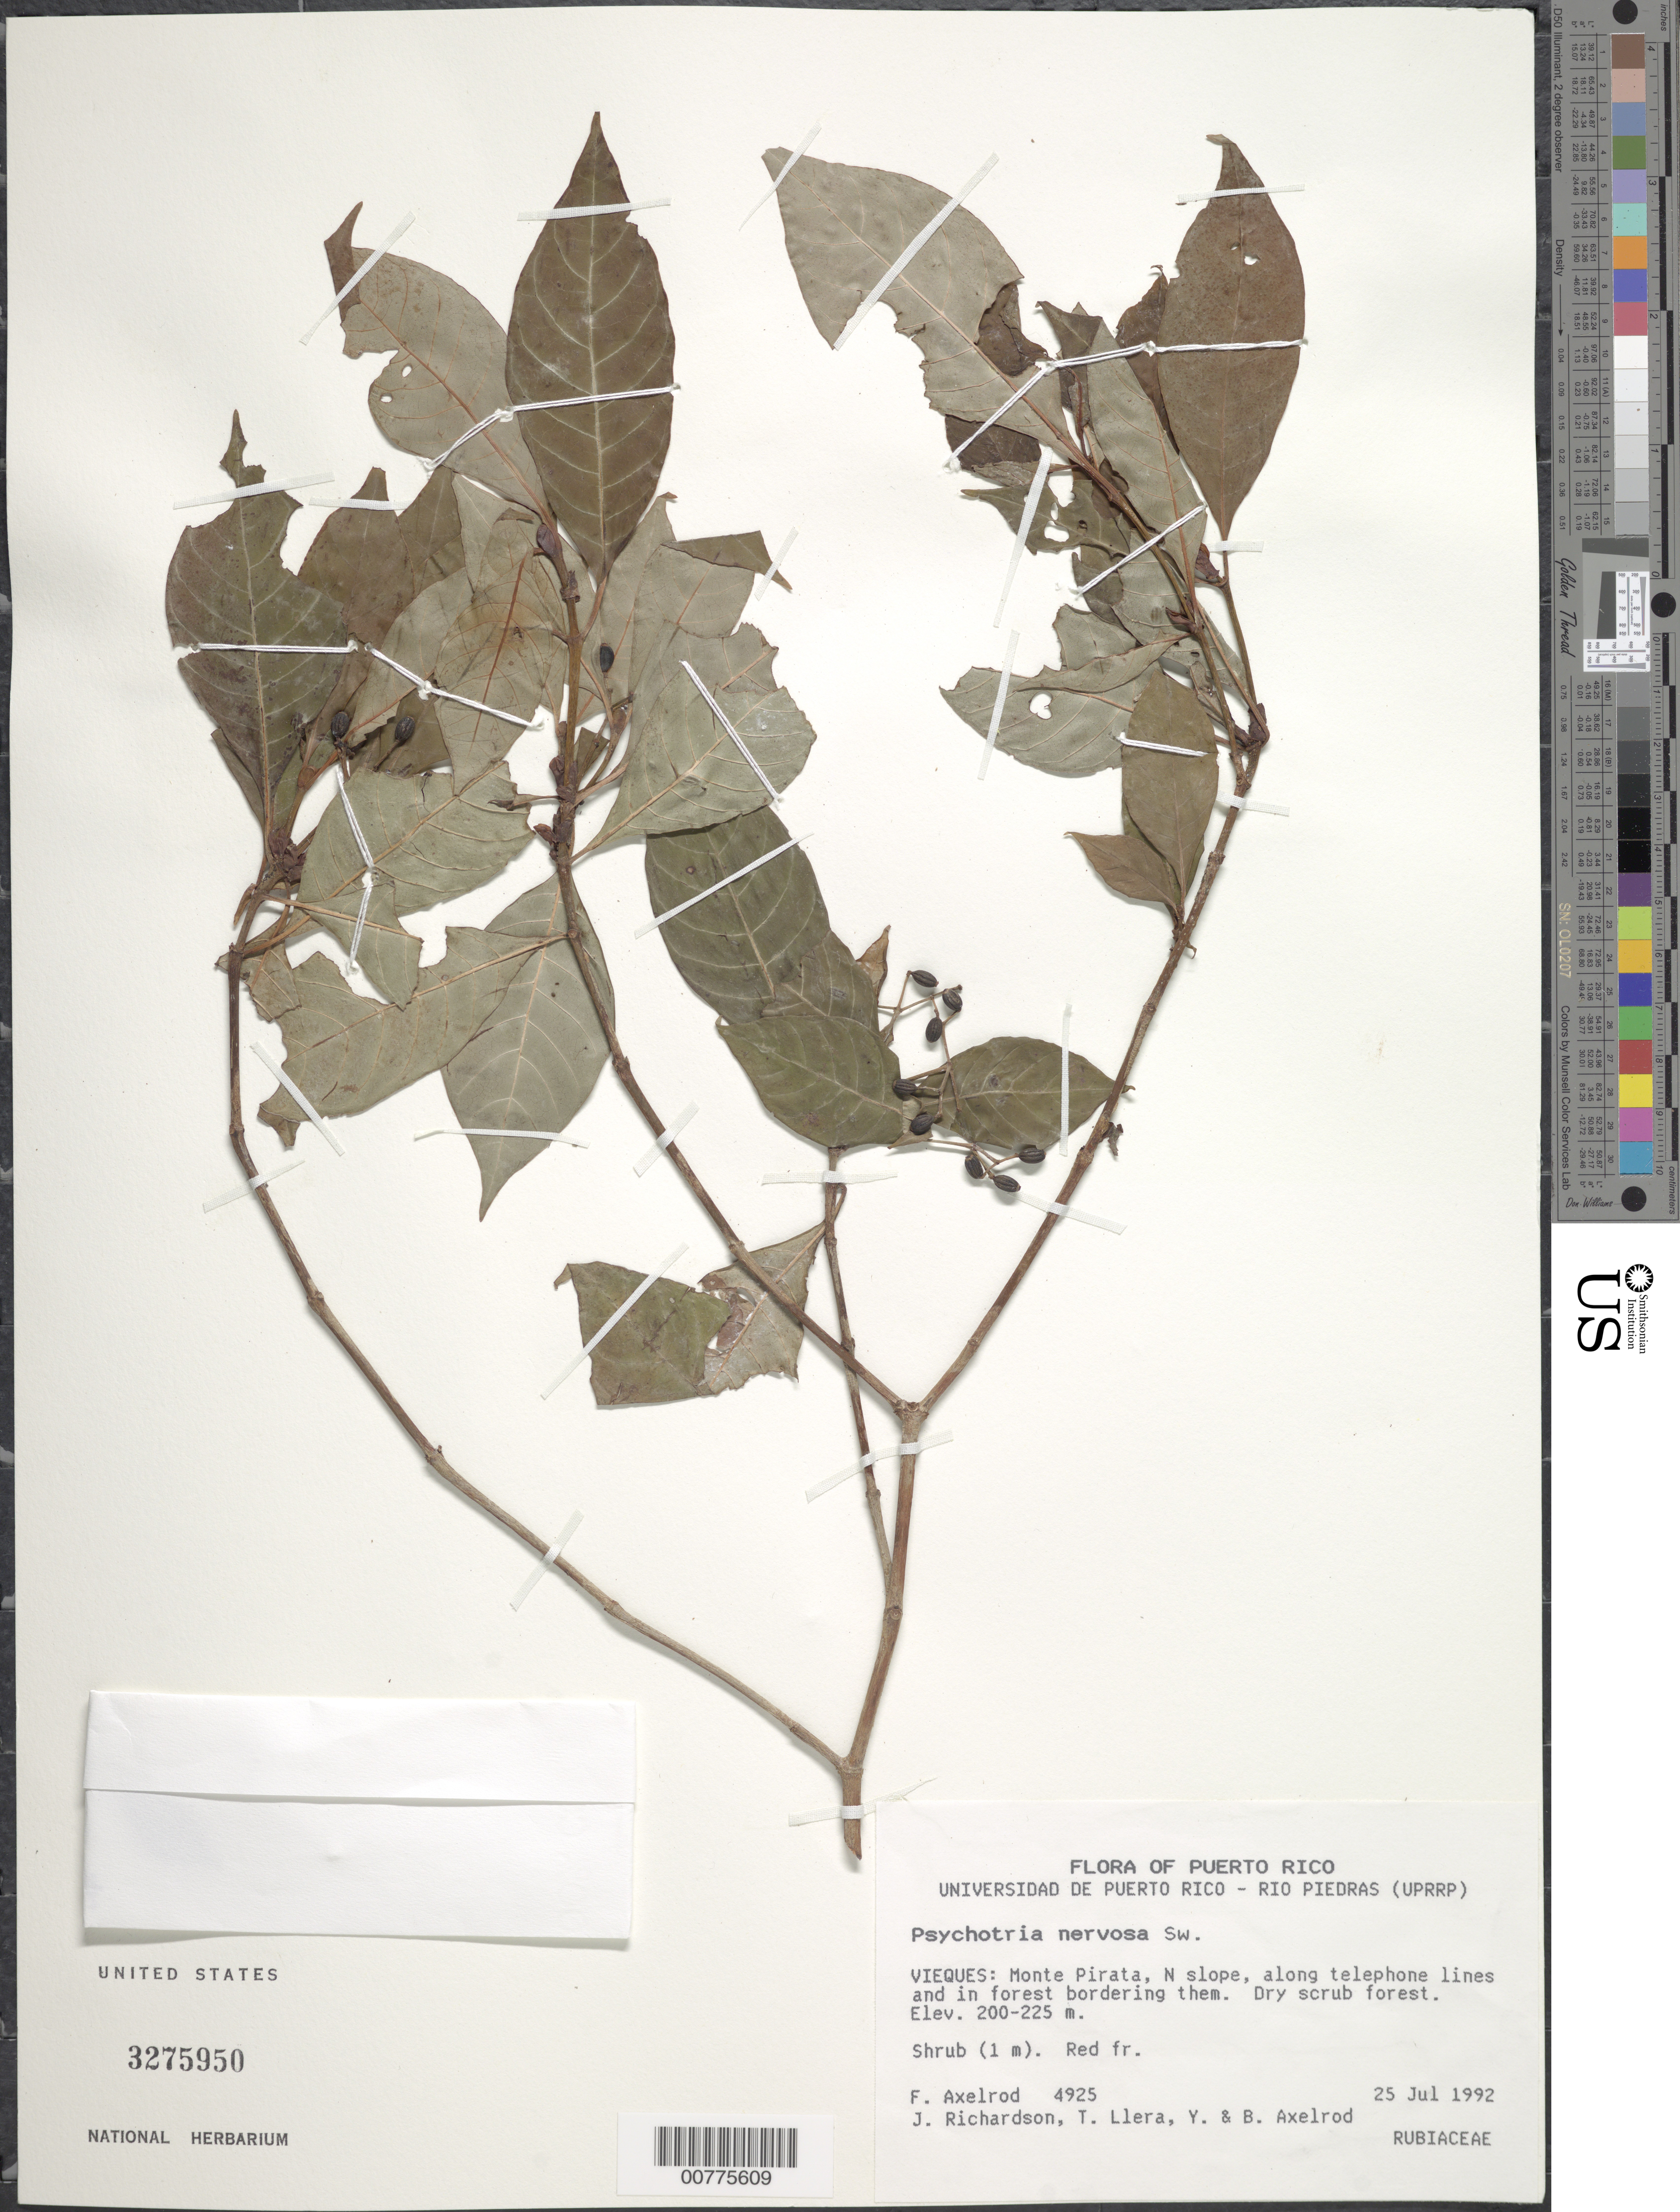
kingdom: Plantae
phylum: Tracheophyta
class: Magnoliopsida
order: Gentianales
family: Rubiaceae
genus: Psychotria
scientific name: Psychotria nervosa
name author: Sw.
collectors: F. S. Axelrod, J. Richardson, T. Llera & B. Axelrod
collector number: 4925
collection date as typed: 25 Jul 1992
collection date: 1992-07-25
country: Puerto Rico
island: Vieques I.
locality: Vieques: Monte Pirata, N slope, along telephone lines and in forest bordering them.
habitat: Dry scrub forest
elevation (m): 200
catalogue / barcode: US 3275650